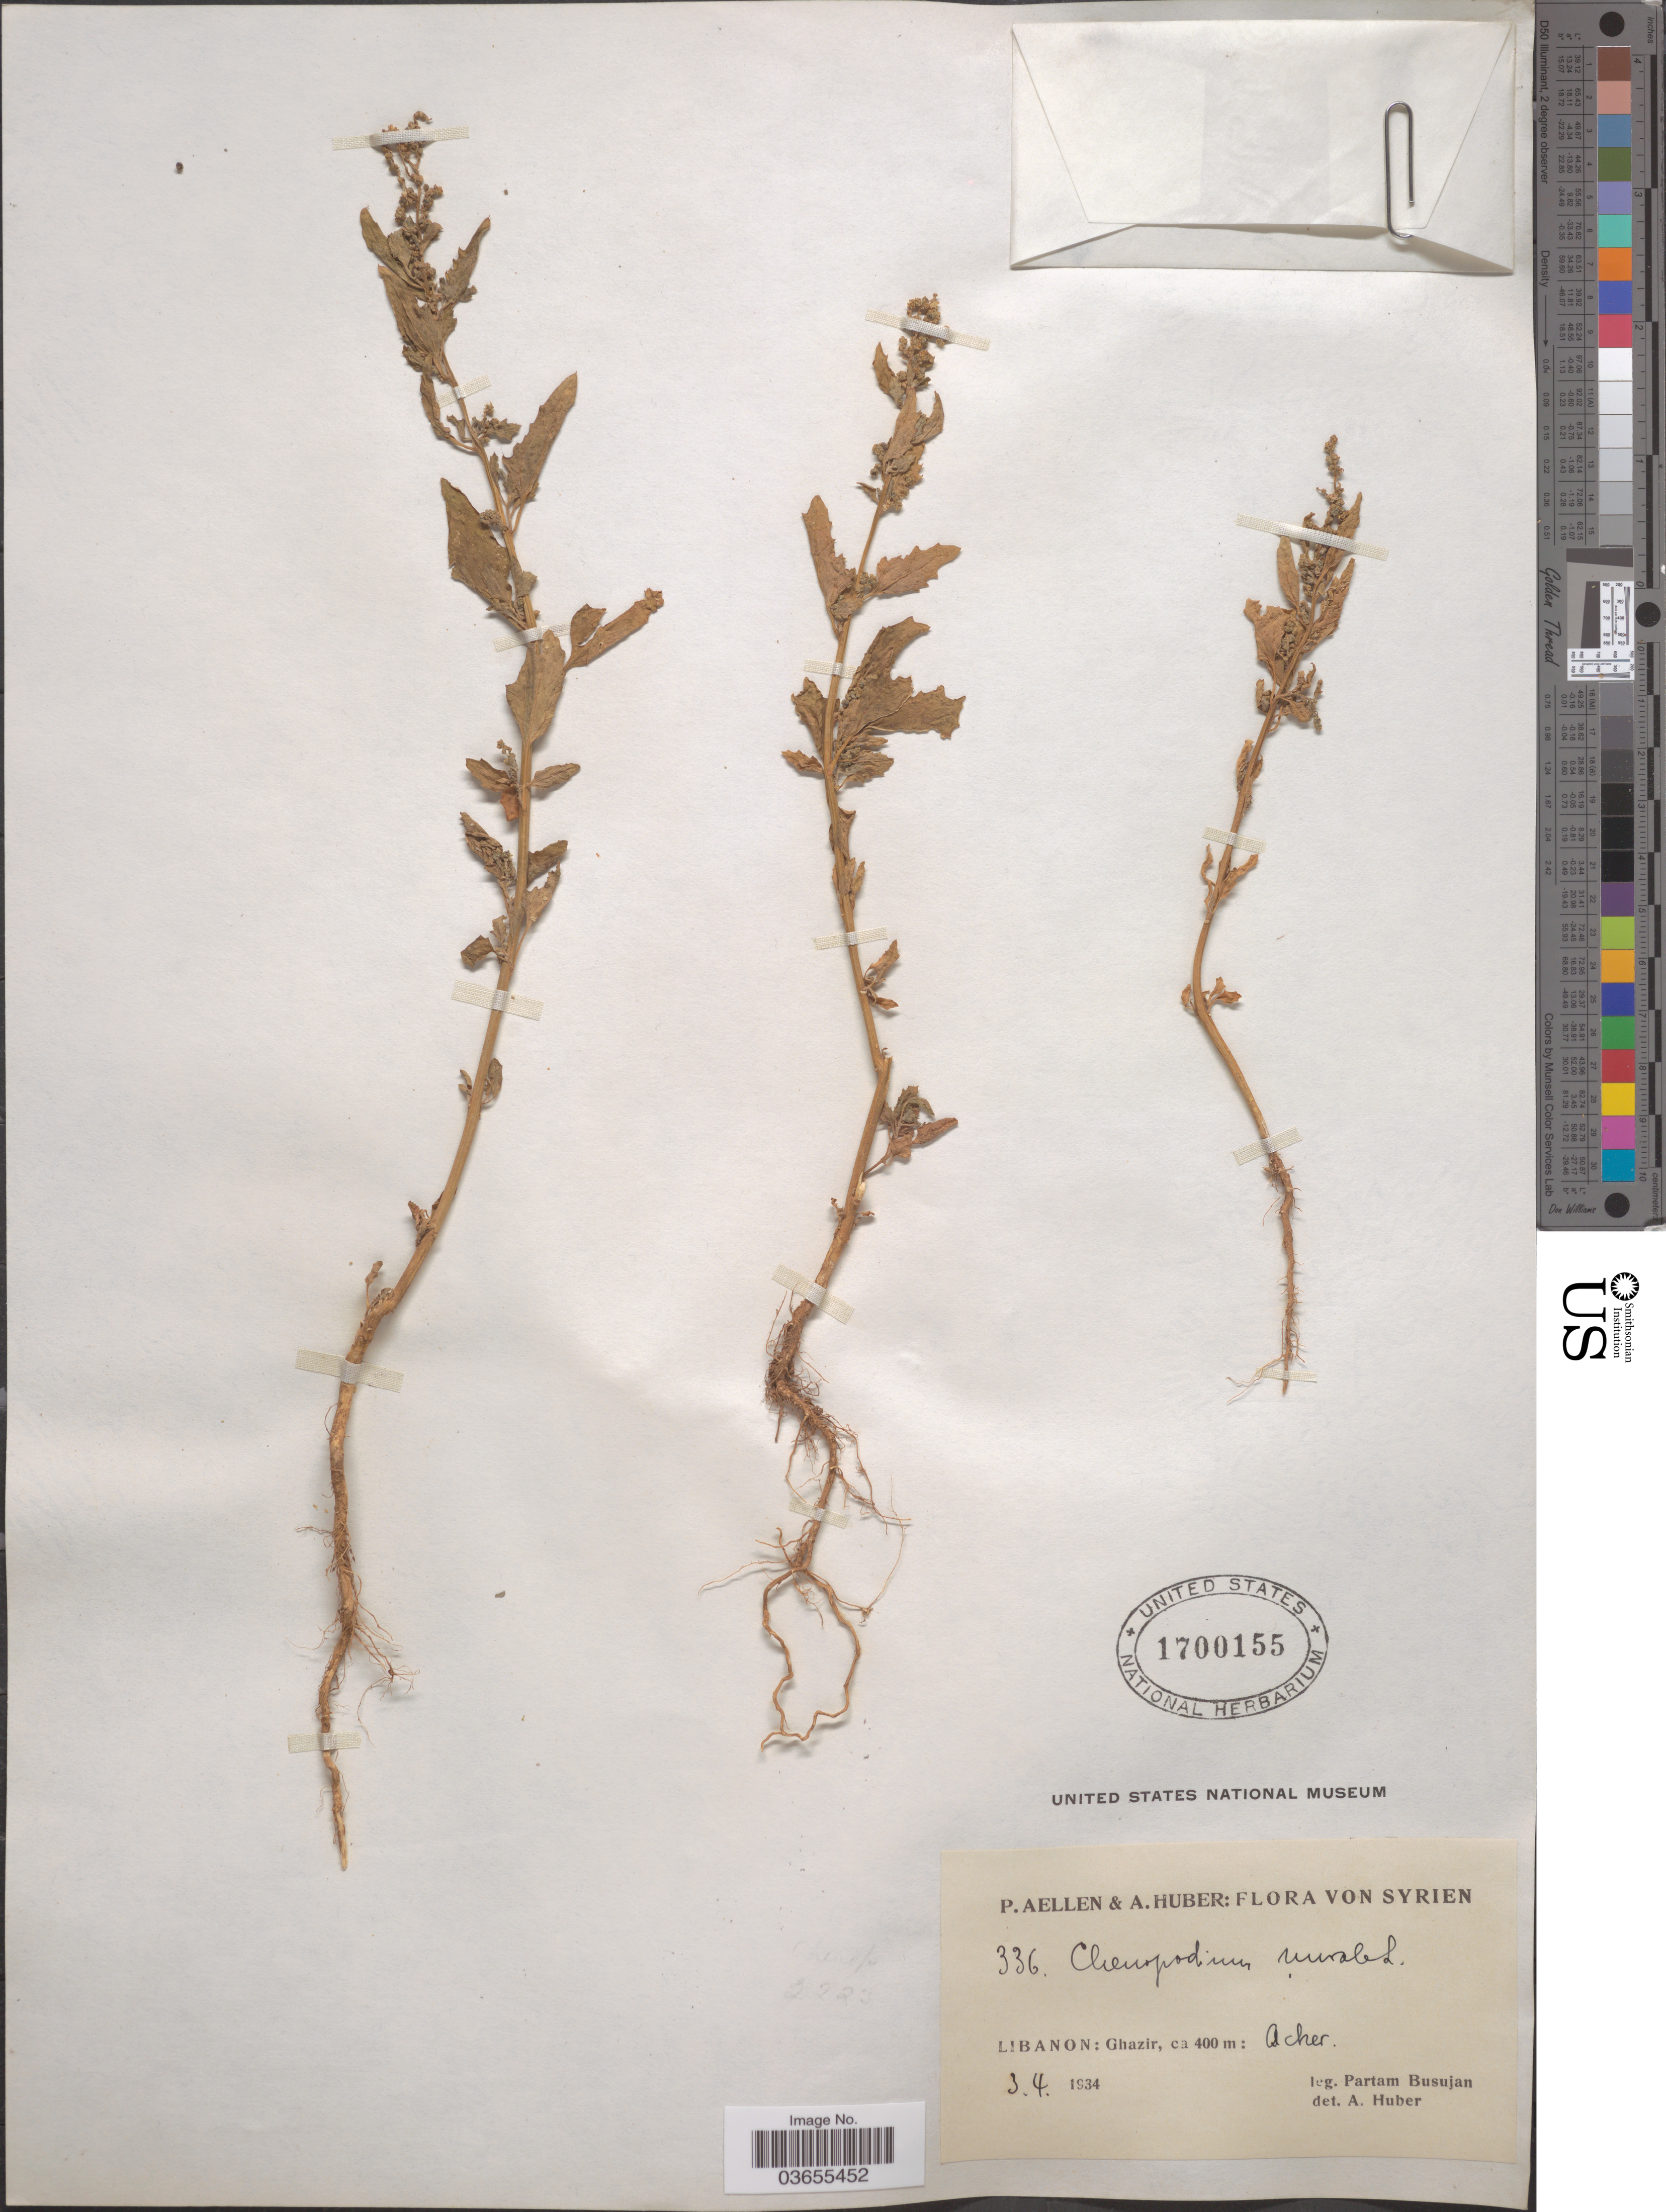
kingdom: Plantae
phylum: Tracheophyta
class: Magnoliopsida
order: Caryophyllales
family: Amaranthaceae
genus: Chenopodium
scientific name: Chenopodium murale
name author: L.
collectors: P. Busujan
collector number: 336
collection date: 1934-04-03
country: Lebanon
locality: Ghazir. Acher.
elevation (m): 400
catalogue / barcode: US 1700155